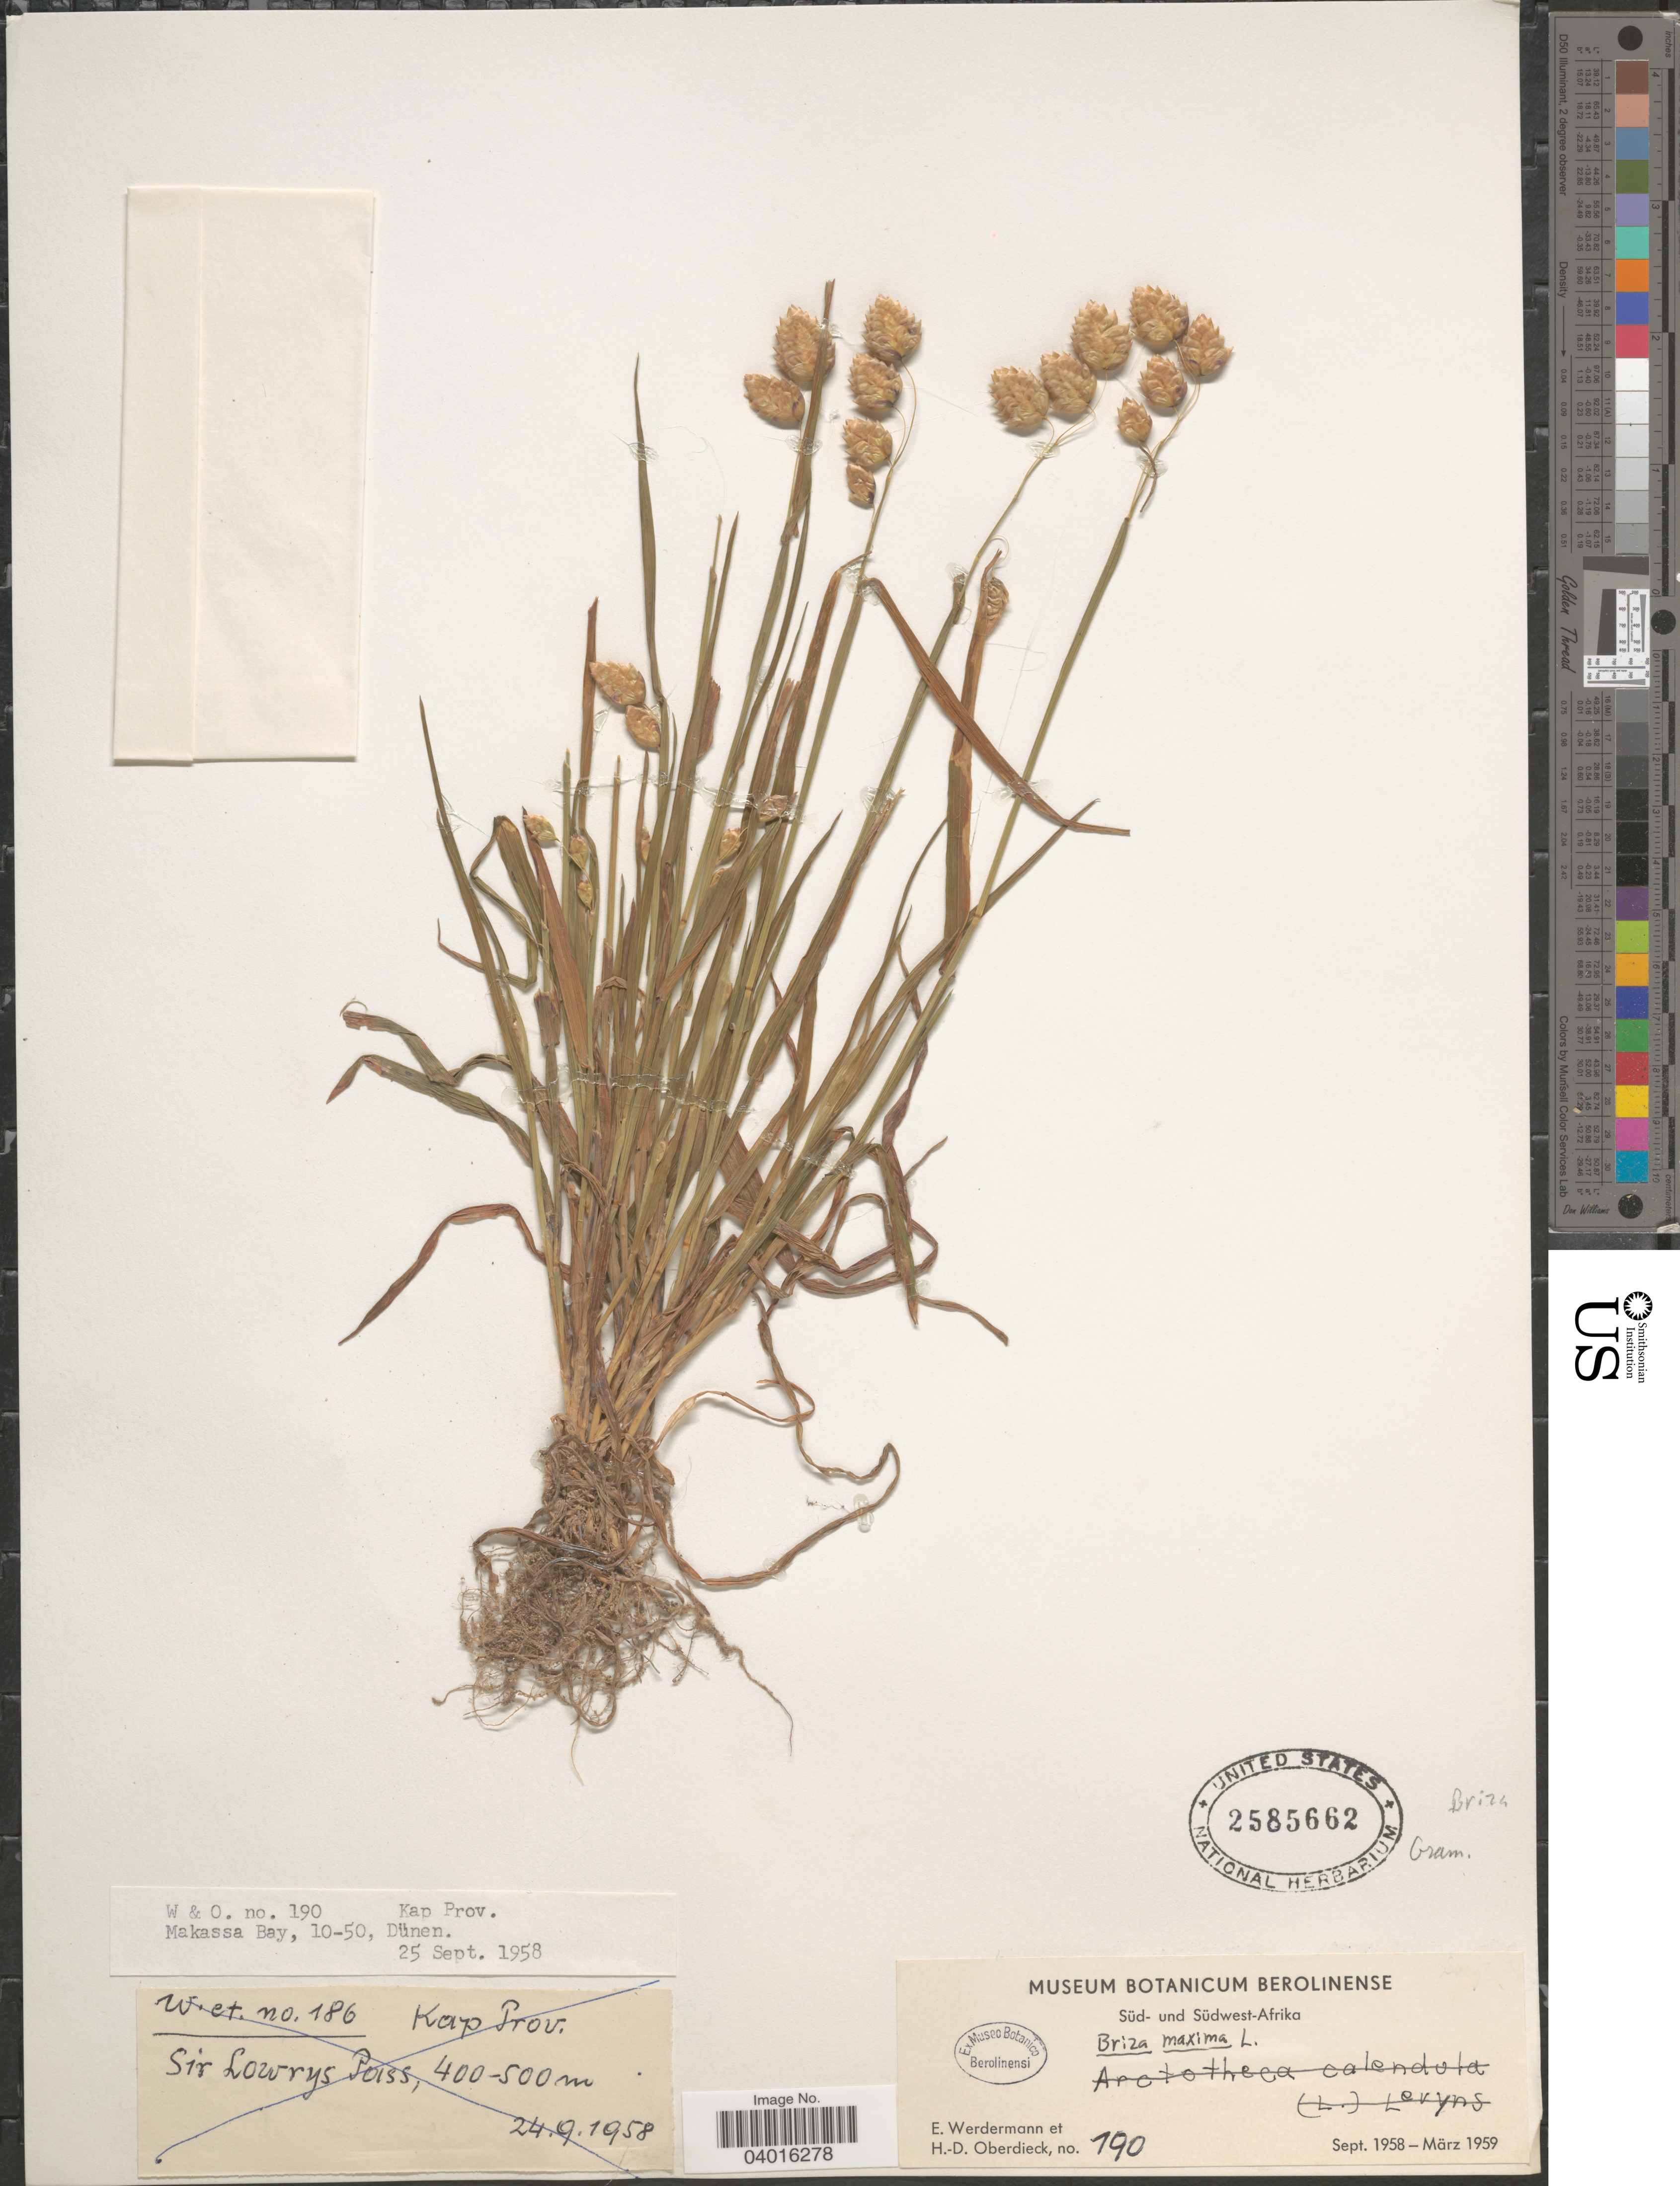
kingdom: Plantae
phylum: Tracheophyta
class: Liliopsida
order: Poales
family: Poaceae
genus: Briza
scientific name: Briza maxima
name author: L.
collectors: E. Werdermann & H. Oberdieck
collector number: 190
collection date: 1958-09-25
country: South Africa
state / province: Western Cape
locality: Kap Prov. Makassa Bay, 10-50, Dünen.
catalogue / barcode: US 2585662